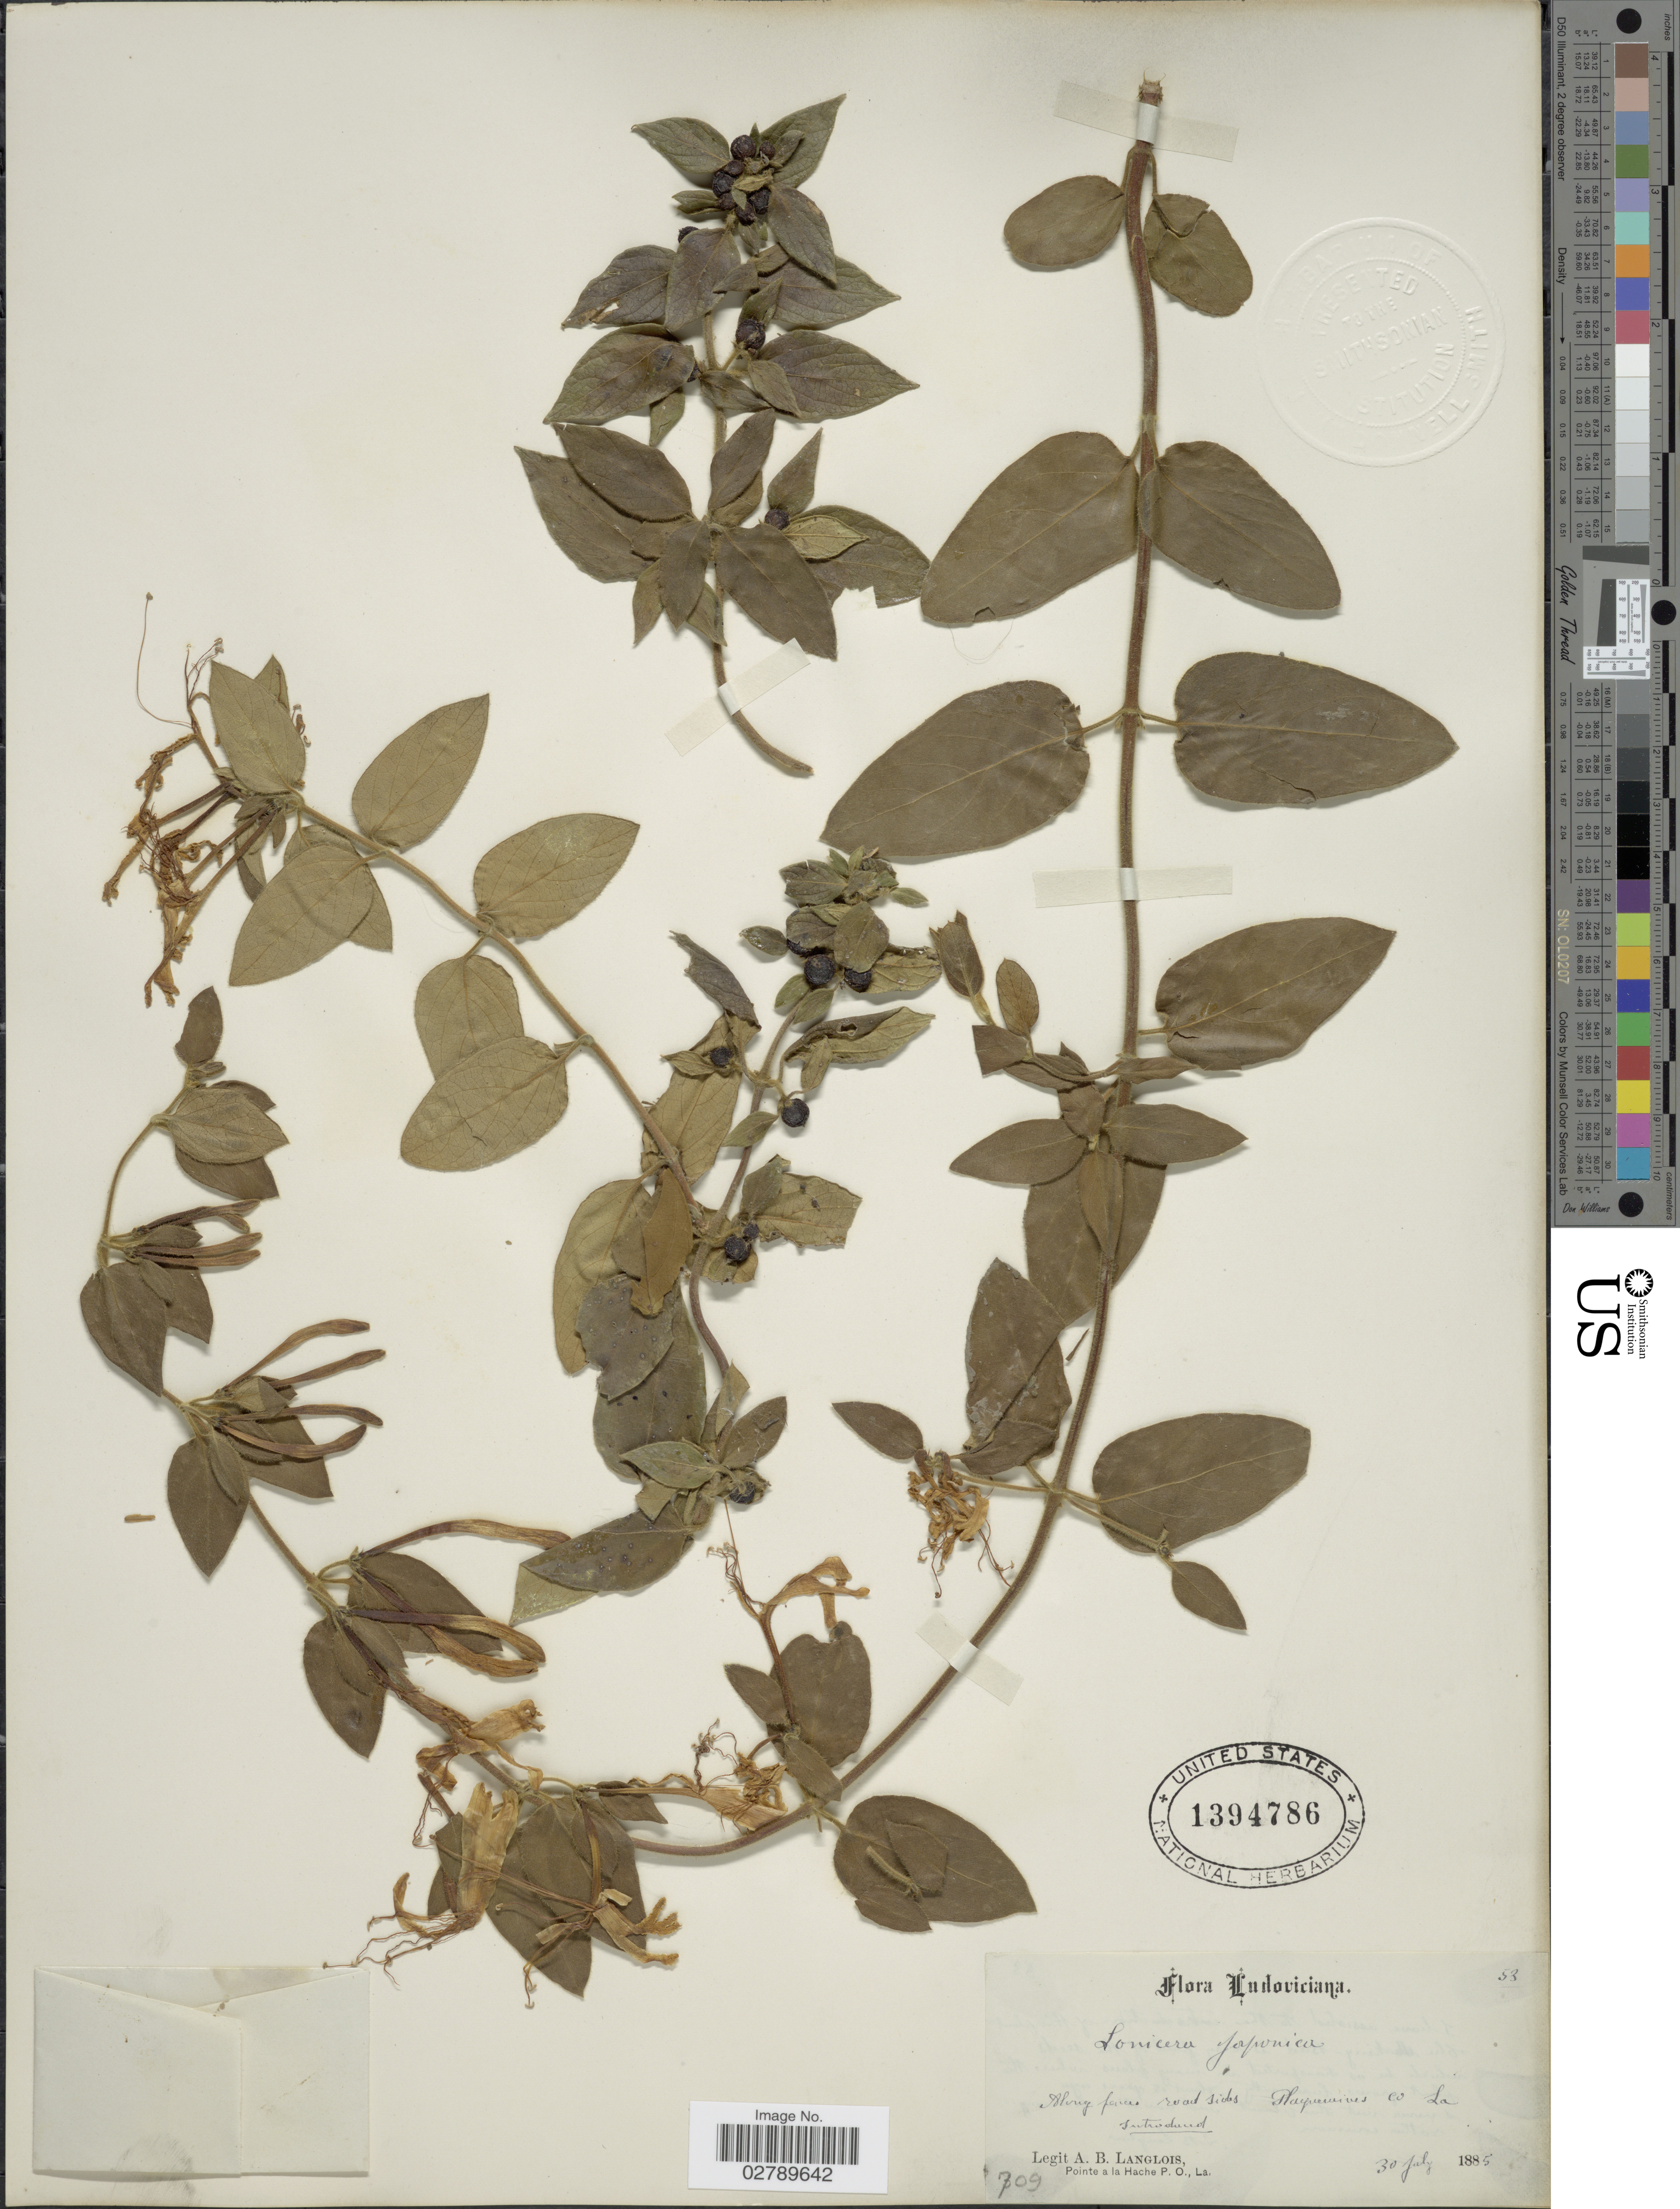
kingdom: Plantae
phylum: Tracheophyta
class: Magnoliopsida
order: Dipsacales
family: Caprifoliaceae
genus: Lonicera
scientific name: Lonicera japonica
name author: Thunb.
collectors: A. Langlois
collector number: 709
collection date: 1885-07-30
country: United States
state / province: Louisiana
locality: Along fences road sides. Plaquemines Co. Pointe a la Hache P. O.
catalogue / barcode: US 1394786